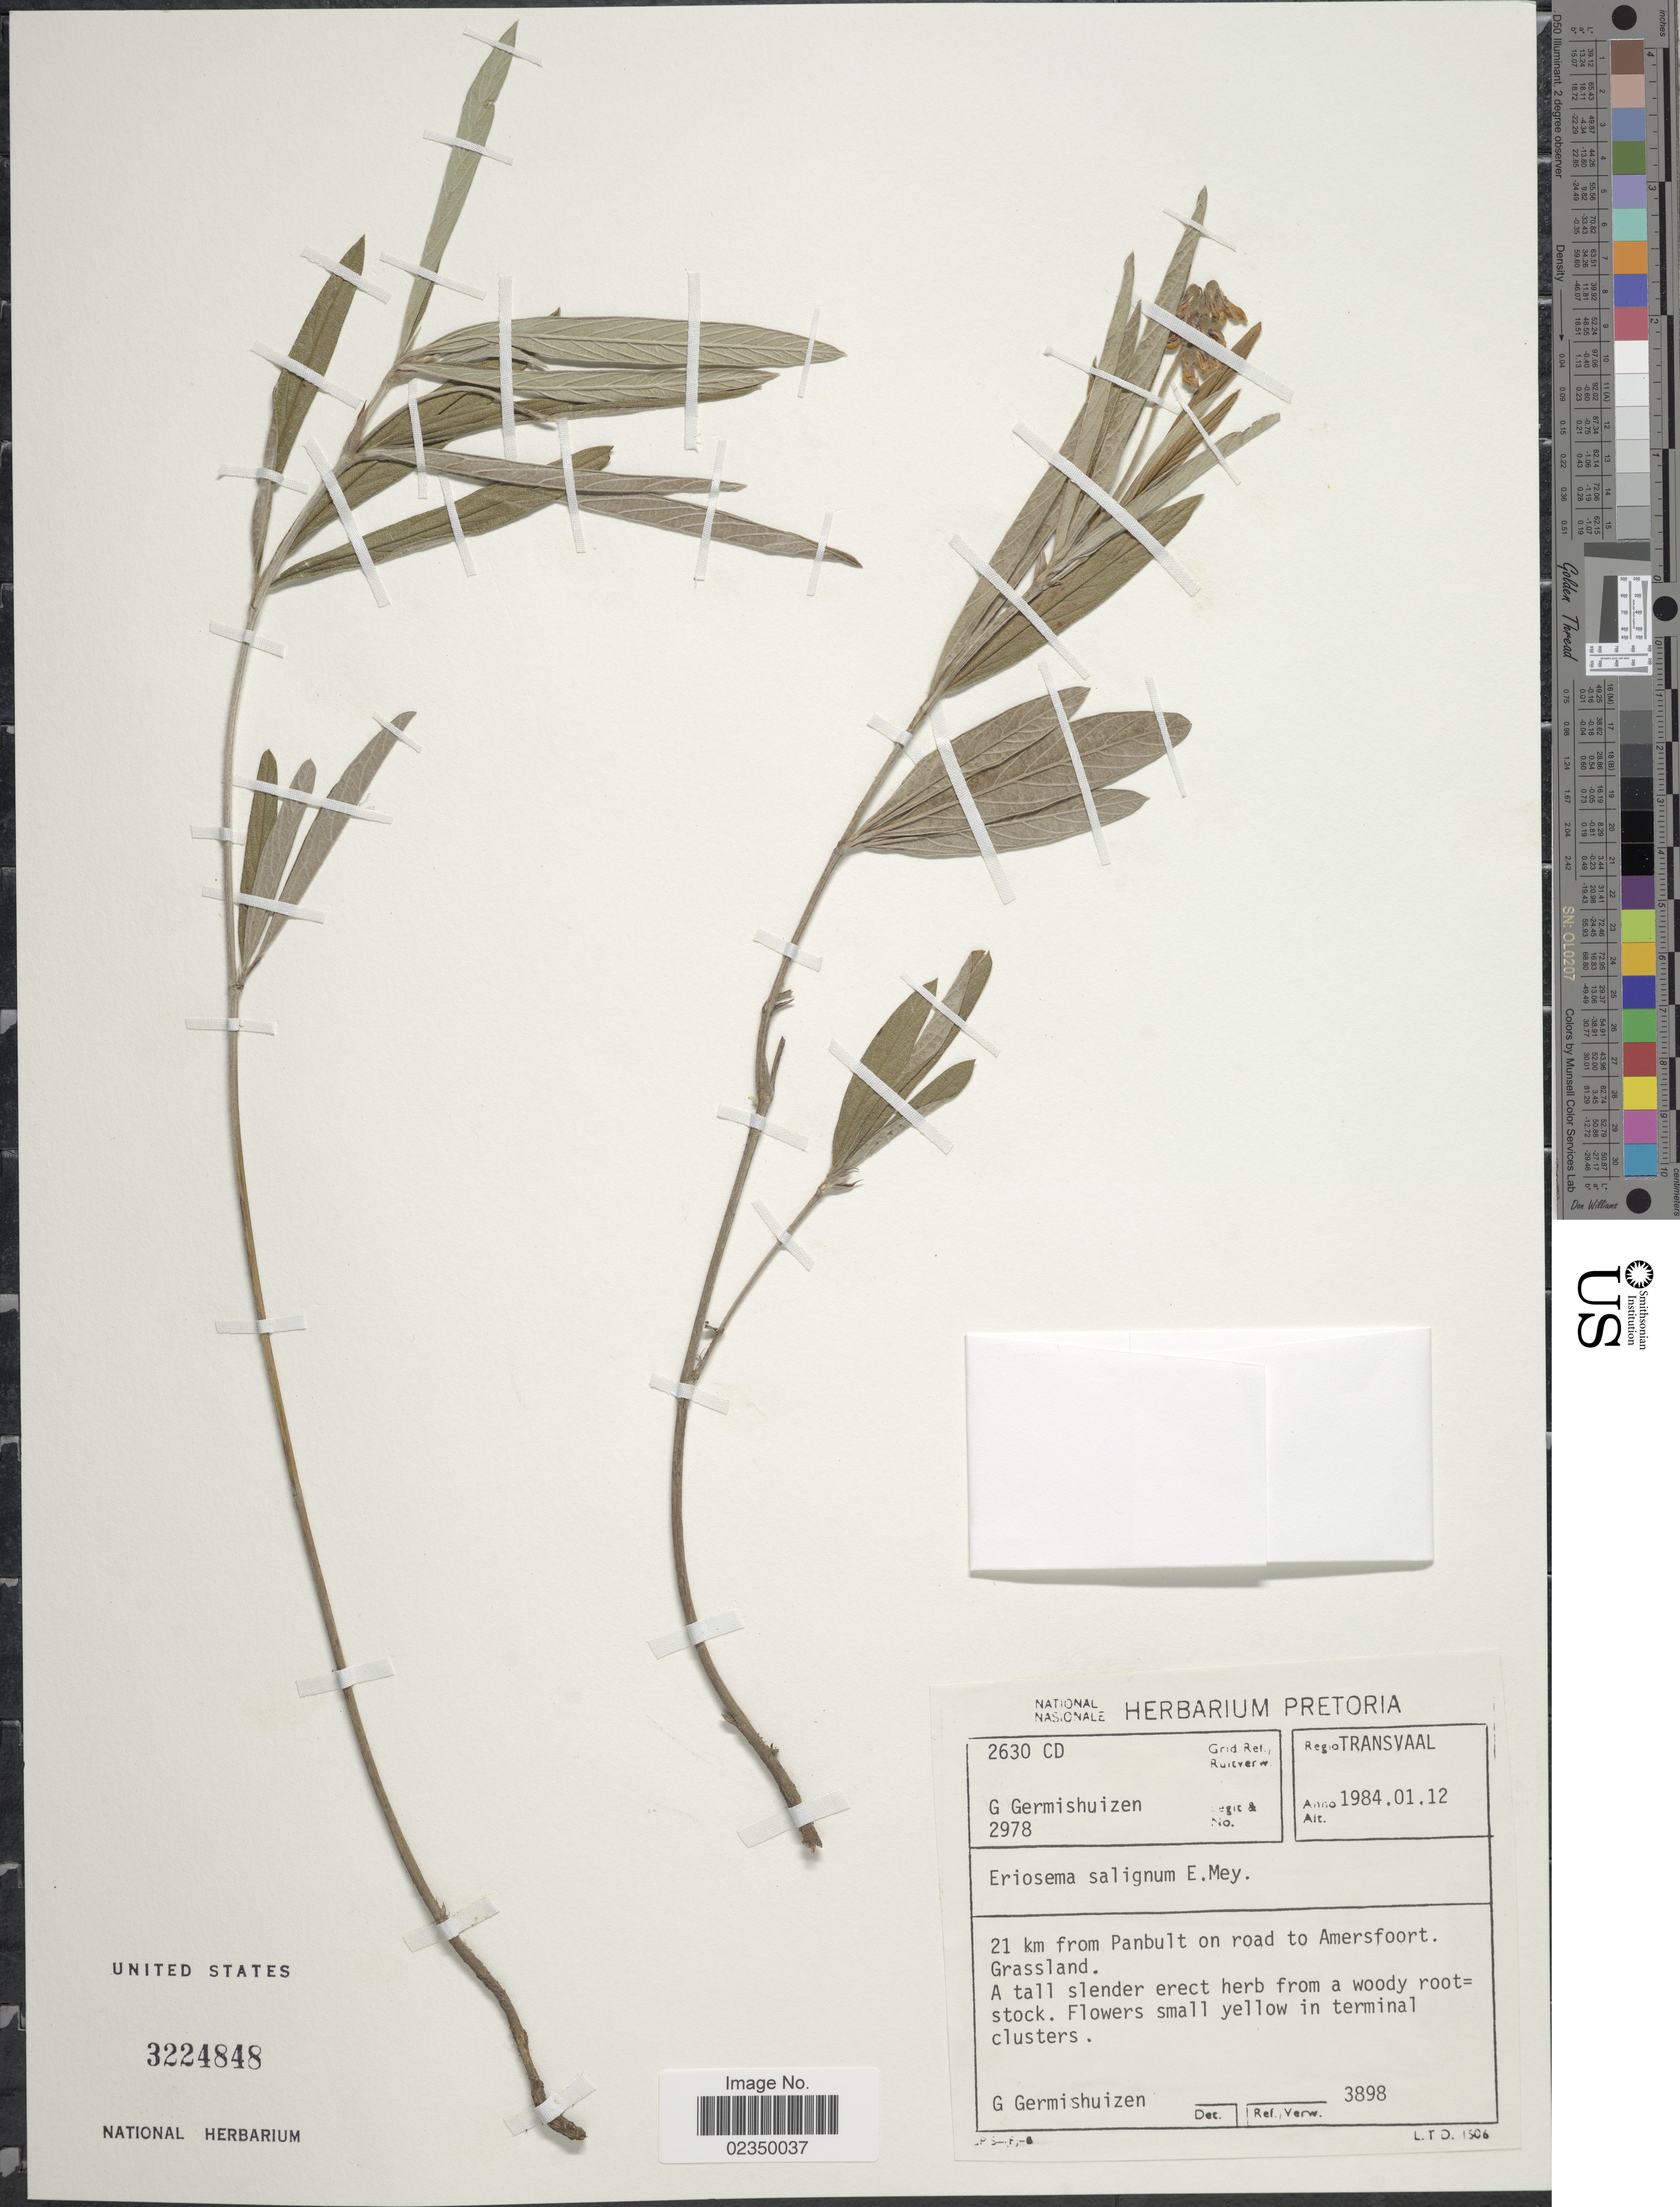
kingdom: Plantae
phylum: Tracheophyta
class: Magnoliopsida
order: Fabales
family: Fabaceae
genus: Eriosema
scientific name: Eriosema salignum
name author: E. Mey.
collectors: G. Germishuizen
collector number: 2978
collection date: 1984-01-12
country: South Africa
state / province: Mpumalanga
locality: Regio Transvaal. 21 km from panbult on road to Amersfort, Grassland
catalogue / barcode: US 3224848